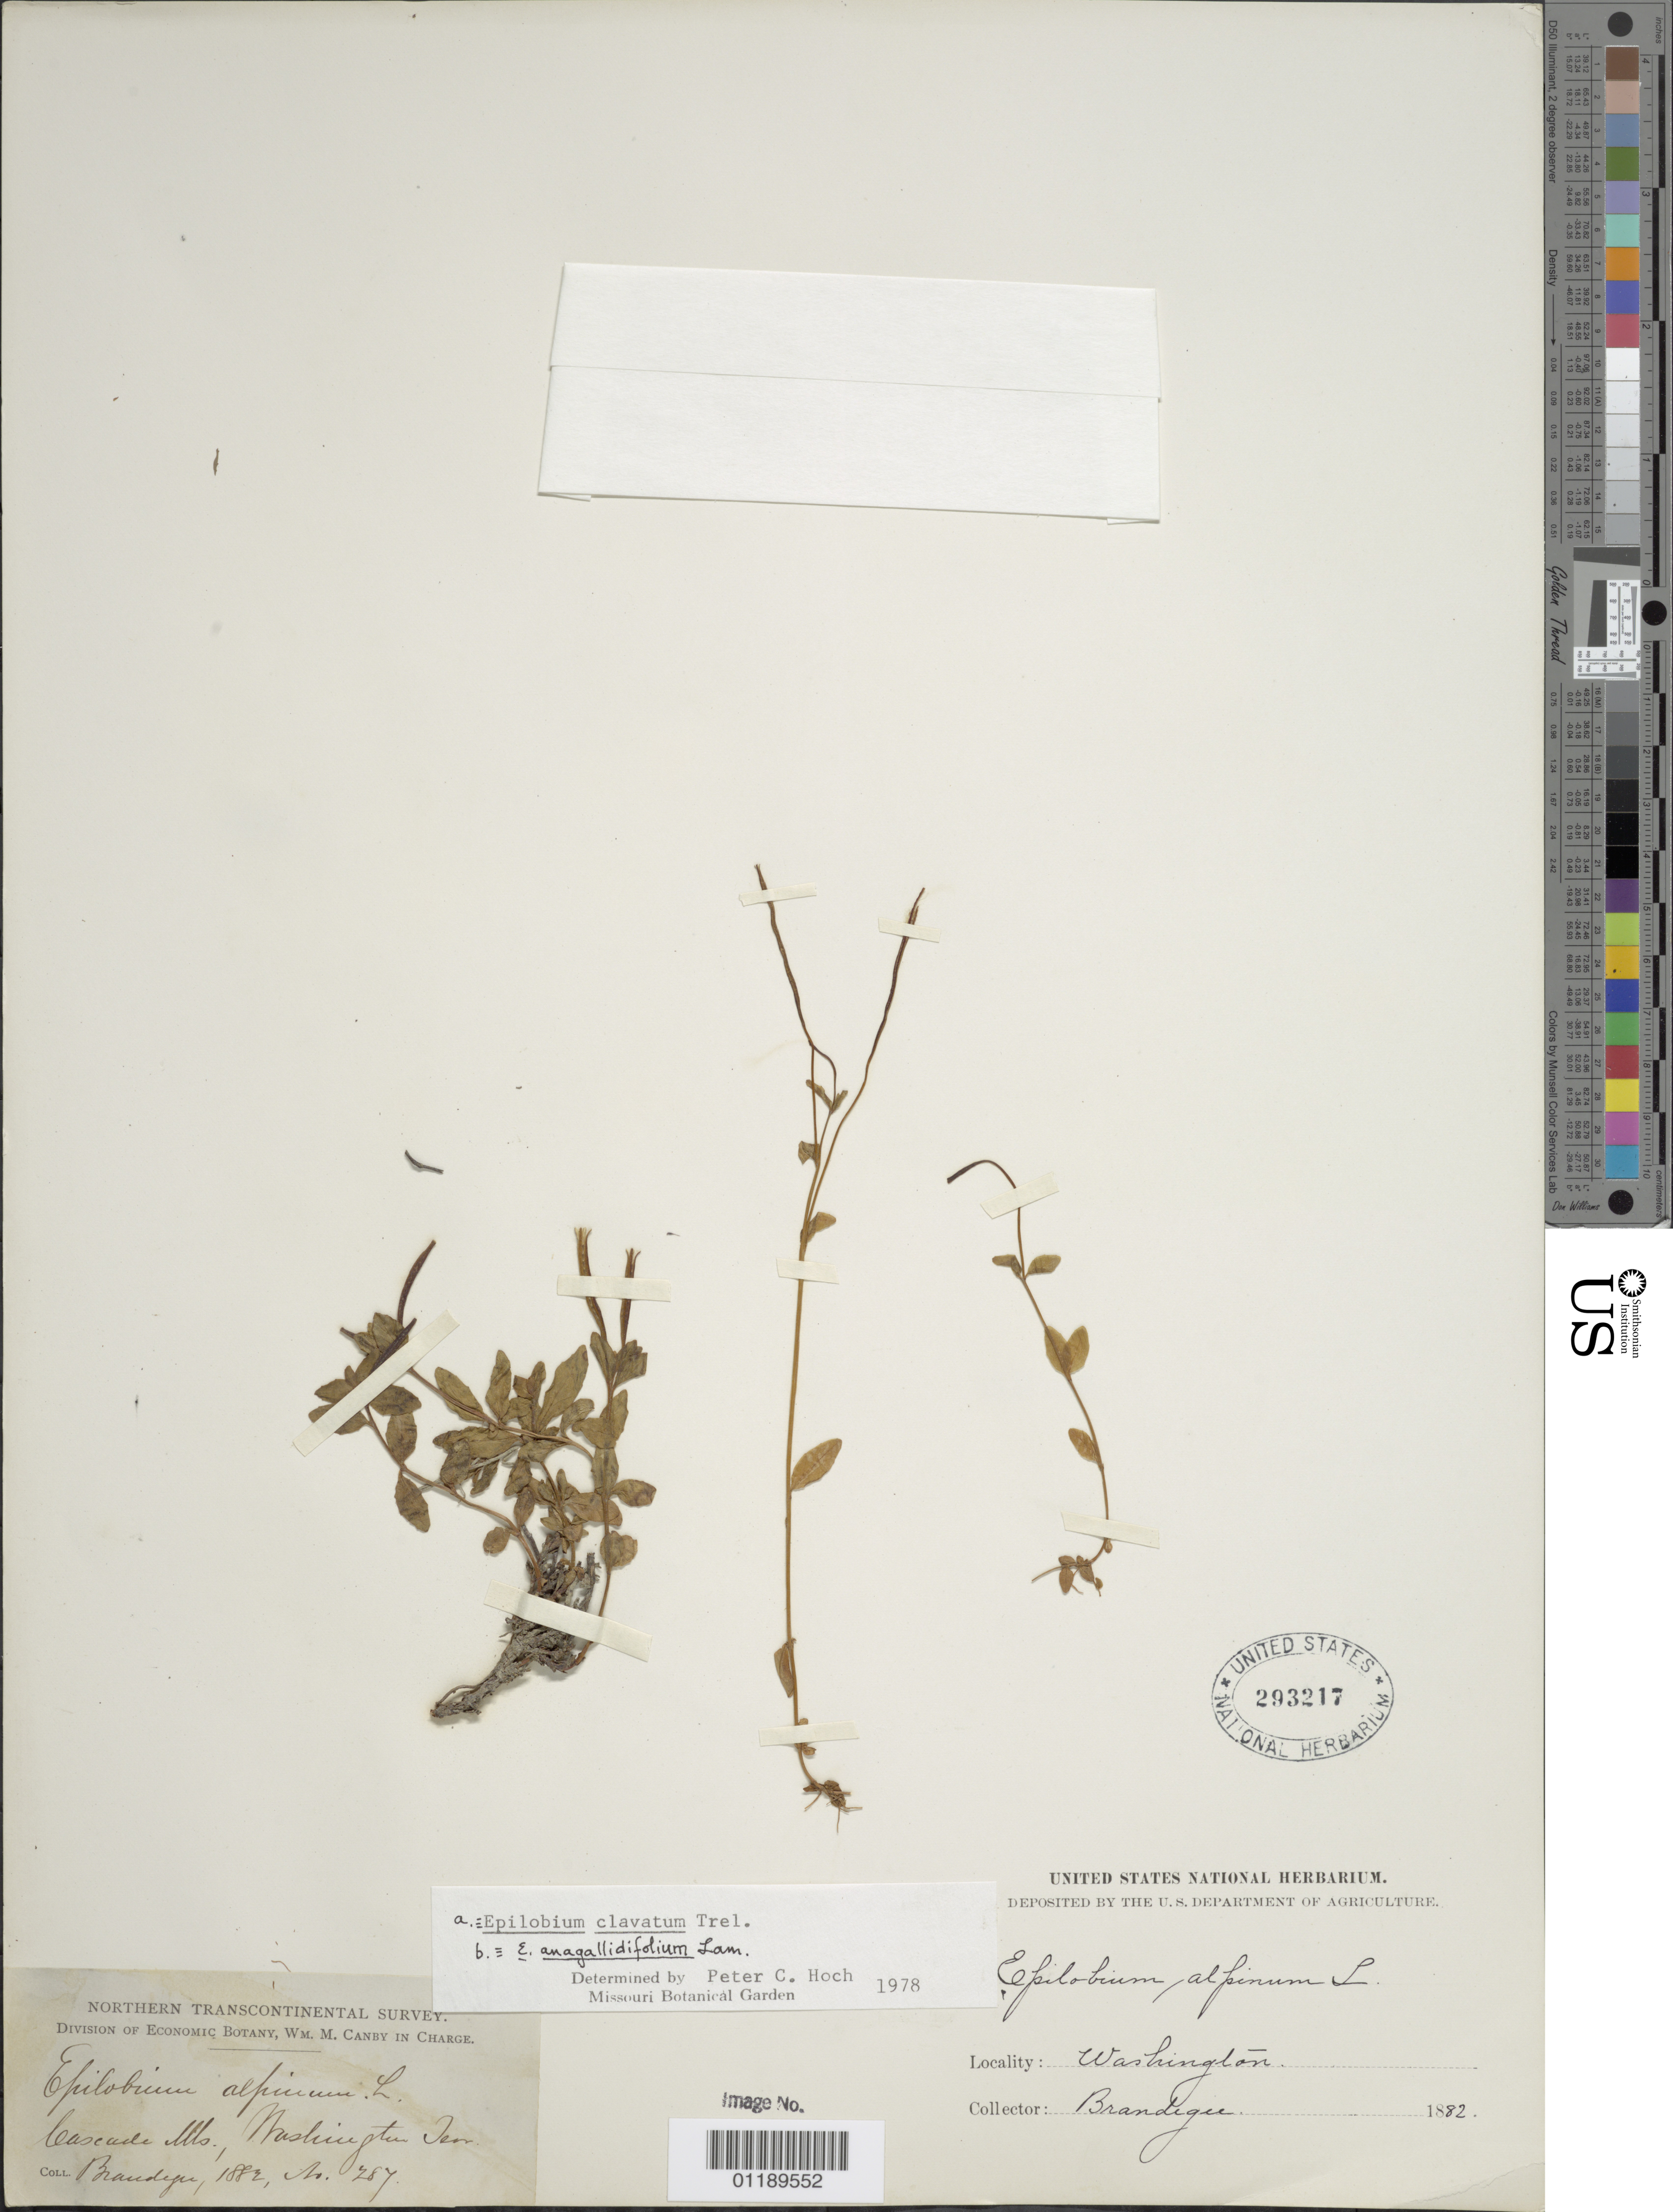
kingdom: Plantae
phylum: Tracheophyta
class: Magnoliopsida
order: Myrtales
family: Onagraceae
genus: Epilobium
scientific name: Epilobium clavatum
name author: Hausskn.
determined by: Hoch, P. C.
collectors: T. S. Brandegee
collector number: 287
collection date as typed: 1882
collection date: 1882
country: United States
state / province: Washington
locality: Cascade Mts.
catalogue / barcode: US 293217